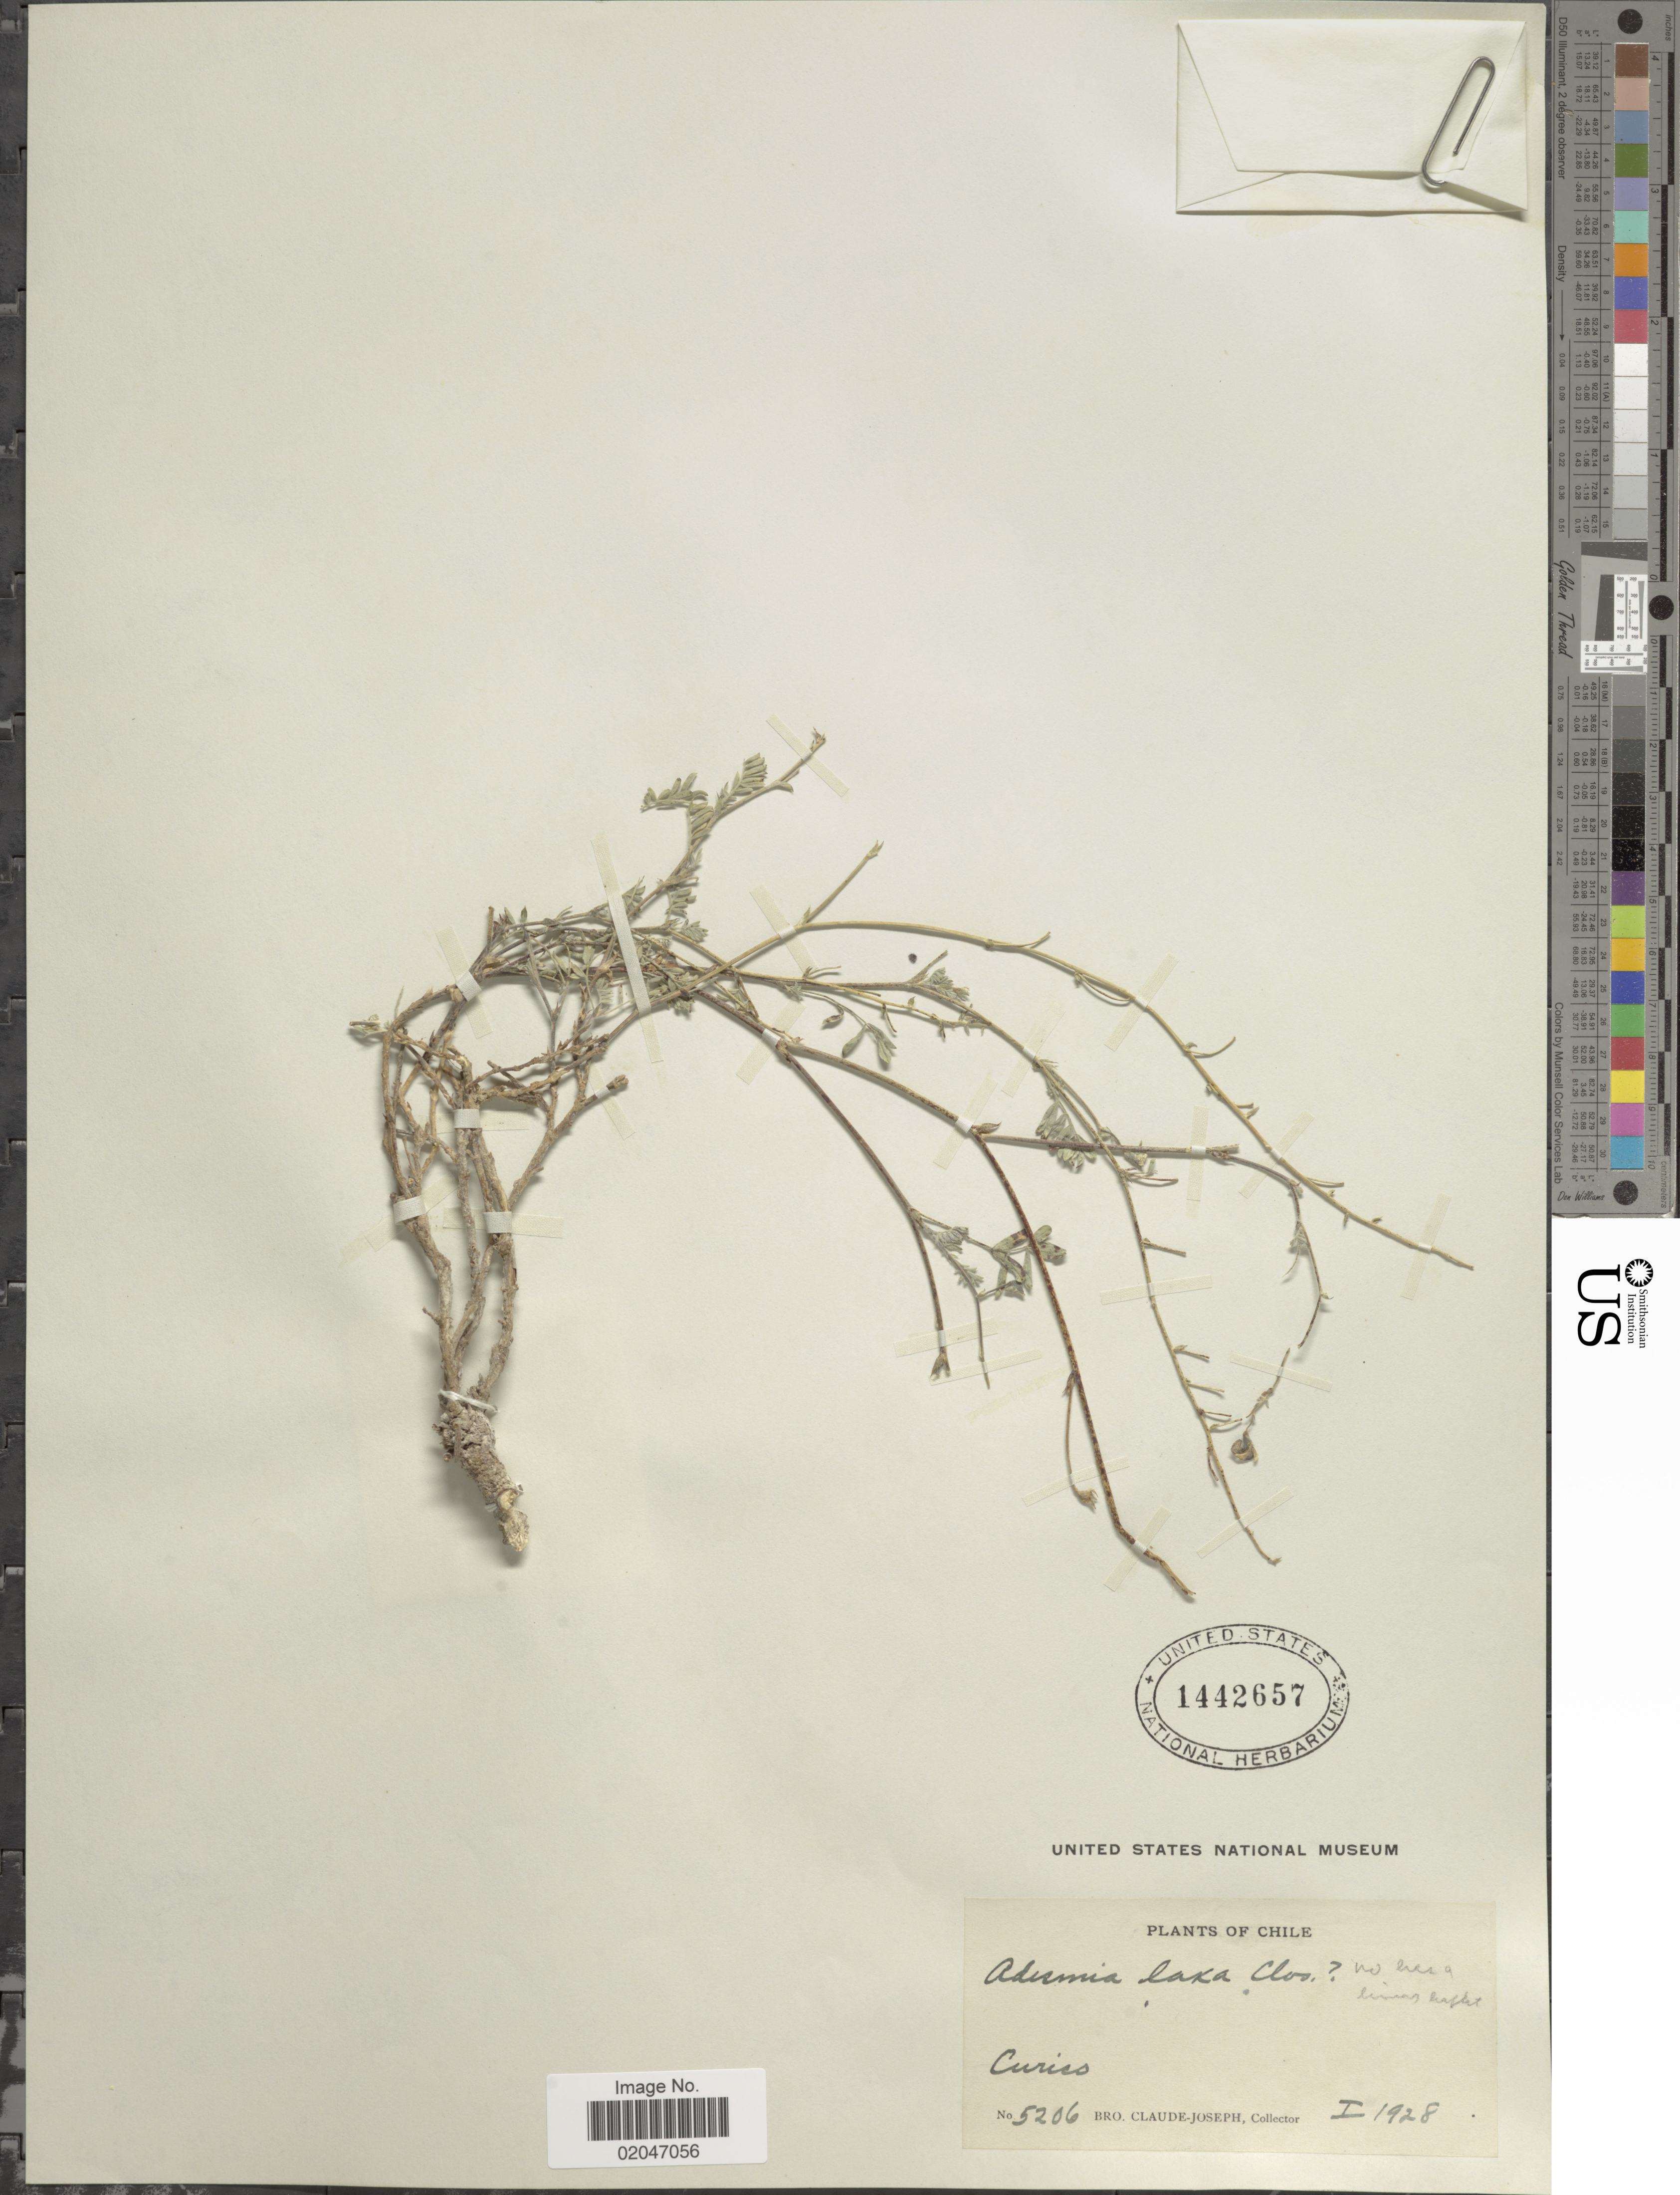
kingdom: Plantae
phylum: Tracheophyta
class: Magnoliopsida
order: Fabales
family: Fabaceae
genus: Adesmia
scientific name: Adesmia laxa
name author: Clos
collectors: Bro. Claude-Joseph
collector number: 5206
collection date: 1928-01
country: Chile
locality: Curico.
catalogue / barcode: US 1442657